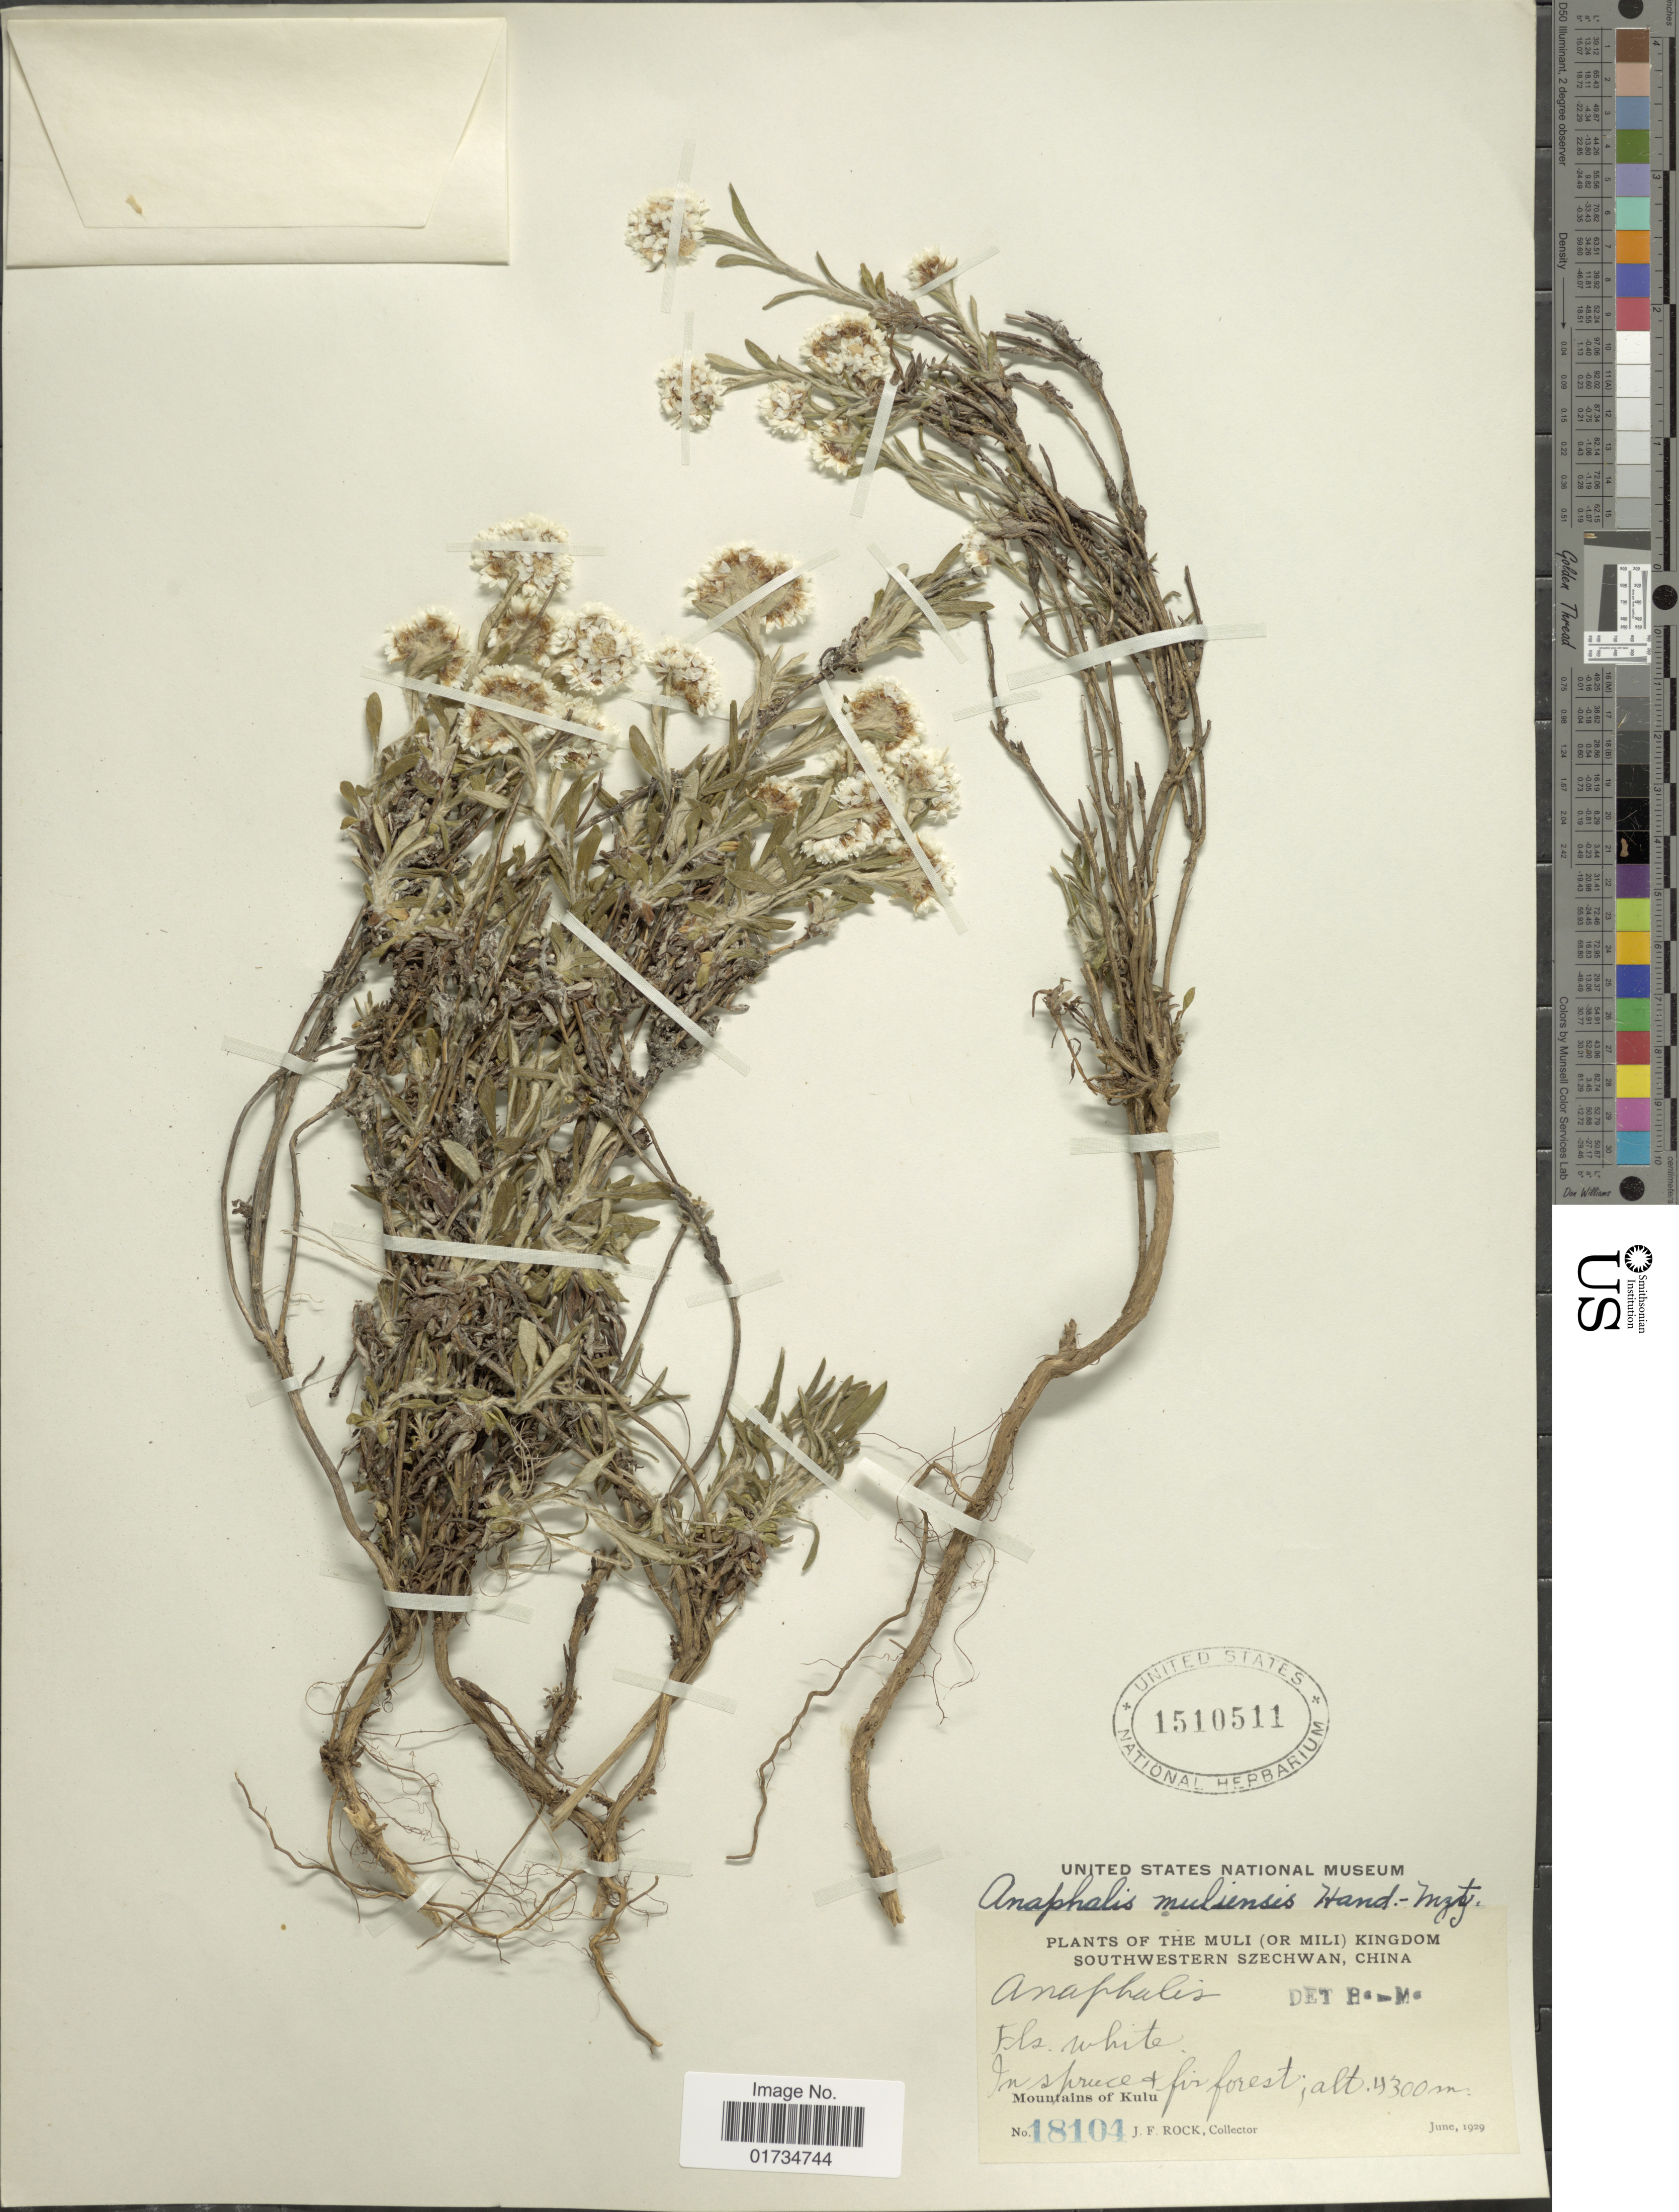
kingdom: Plantae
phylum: Tracheophyta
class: Magnoliopsida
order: Asterales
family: Asteraceae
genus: Anaphalis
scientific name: Anaphalis muliensis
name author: (Hand.-Mazz.) Hand.-Mazz.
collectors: J. Rock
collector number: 18104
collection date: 1929-06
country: China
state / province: Sichuan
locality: The Muli (or Mili) Kingdom. Southwestern Szechuan, China. Mountains of Kulu.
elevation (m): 4300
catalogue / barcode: US 1510511